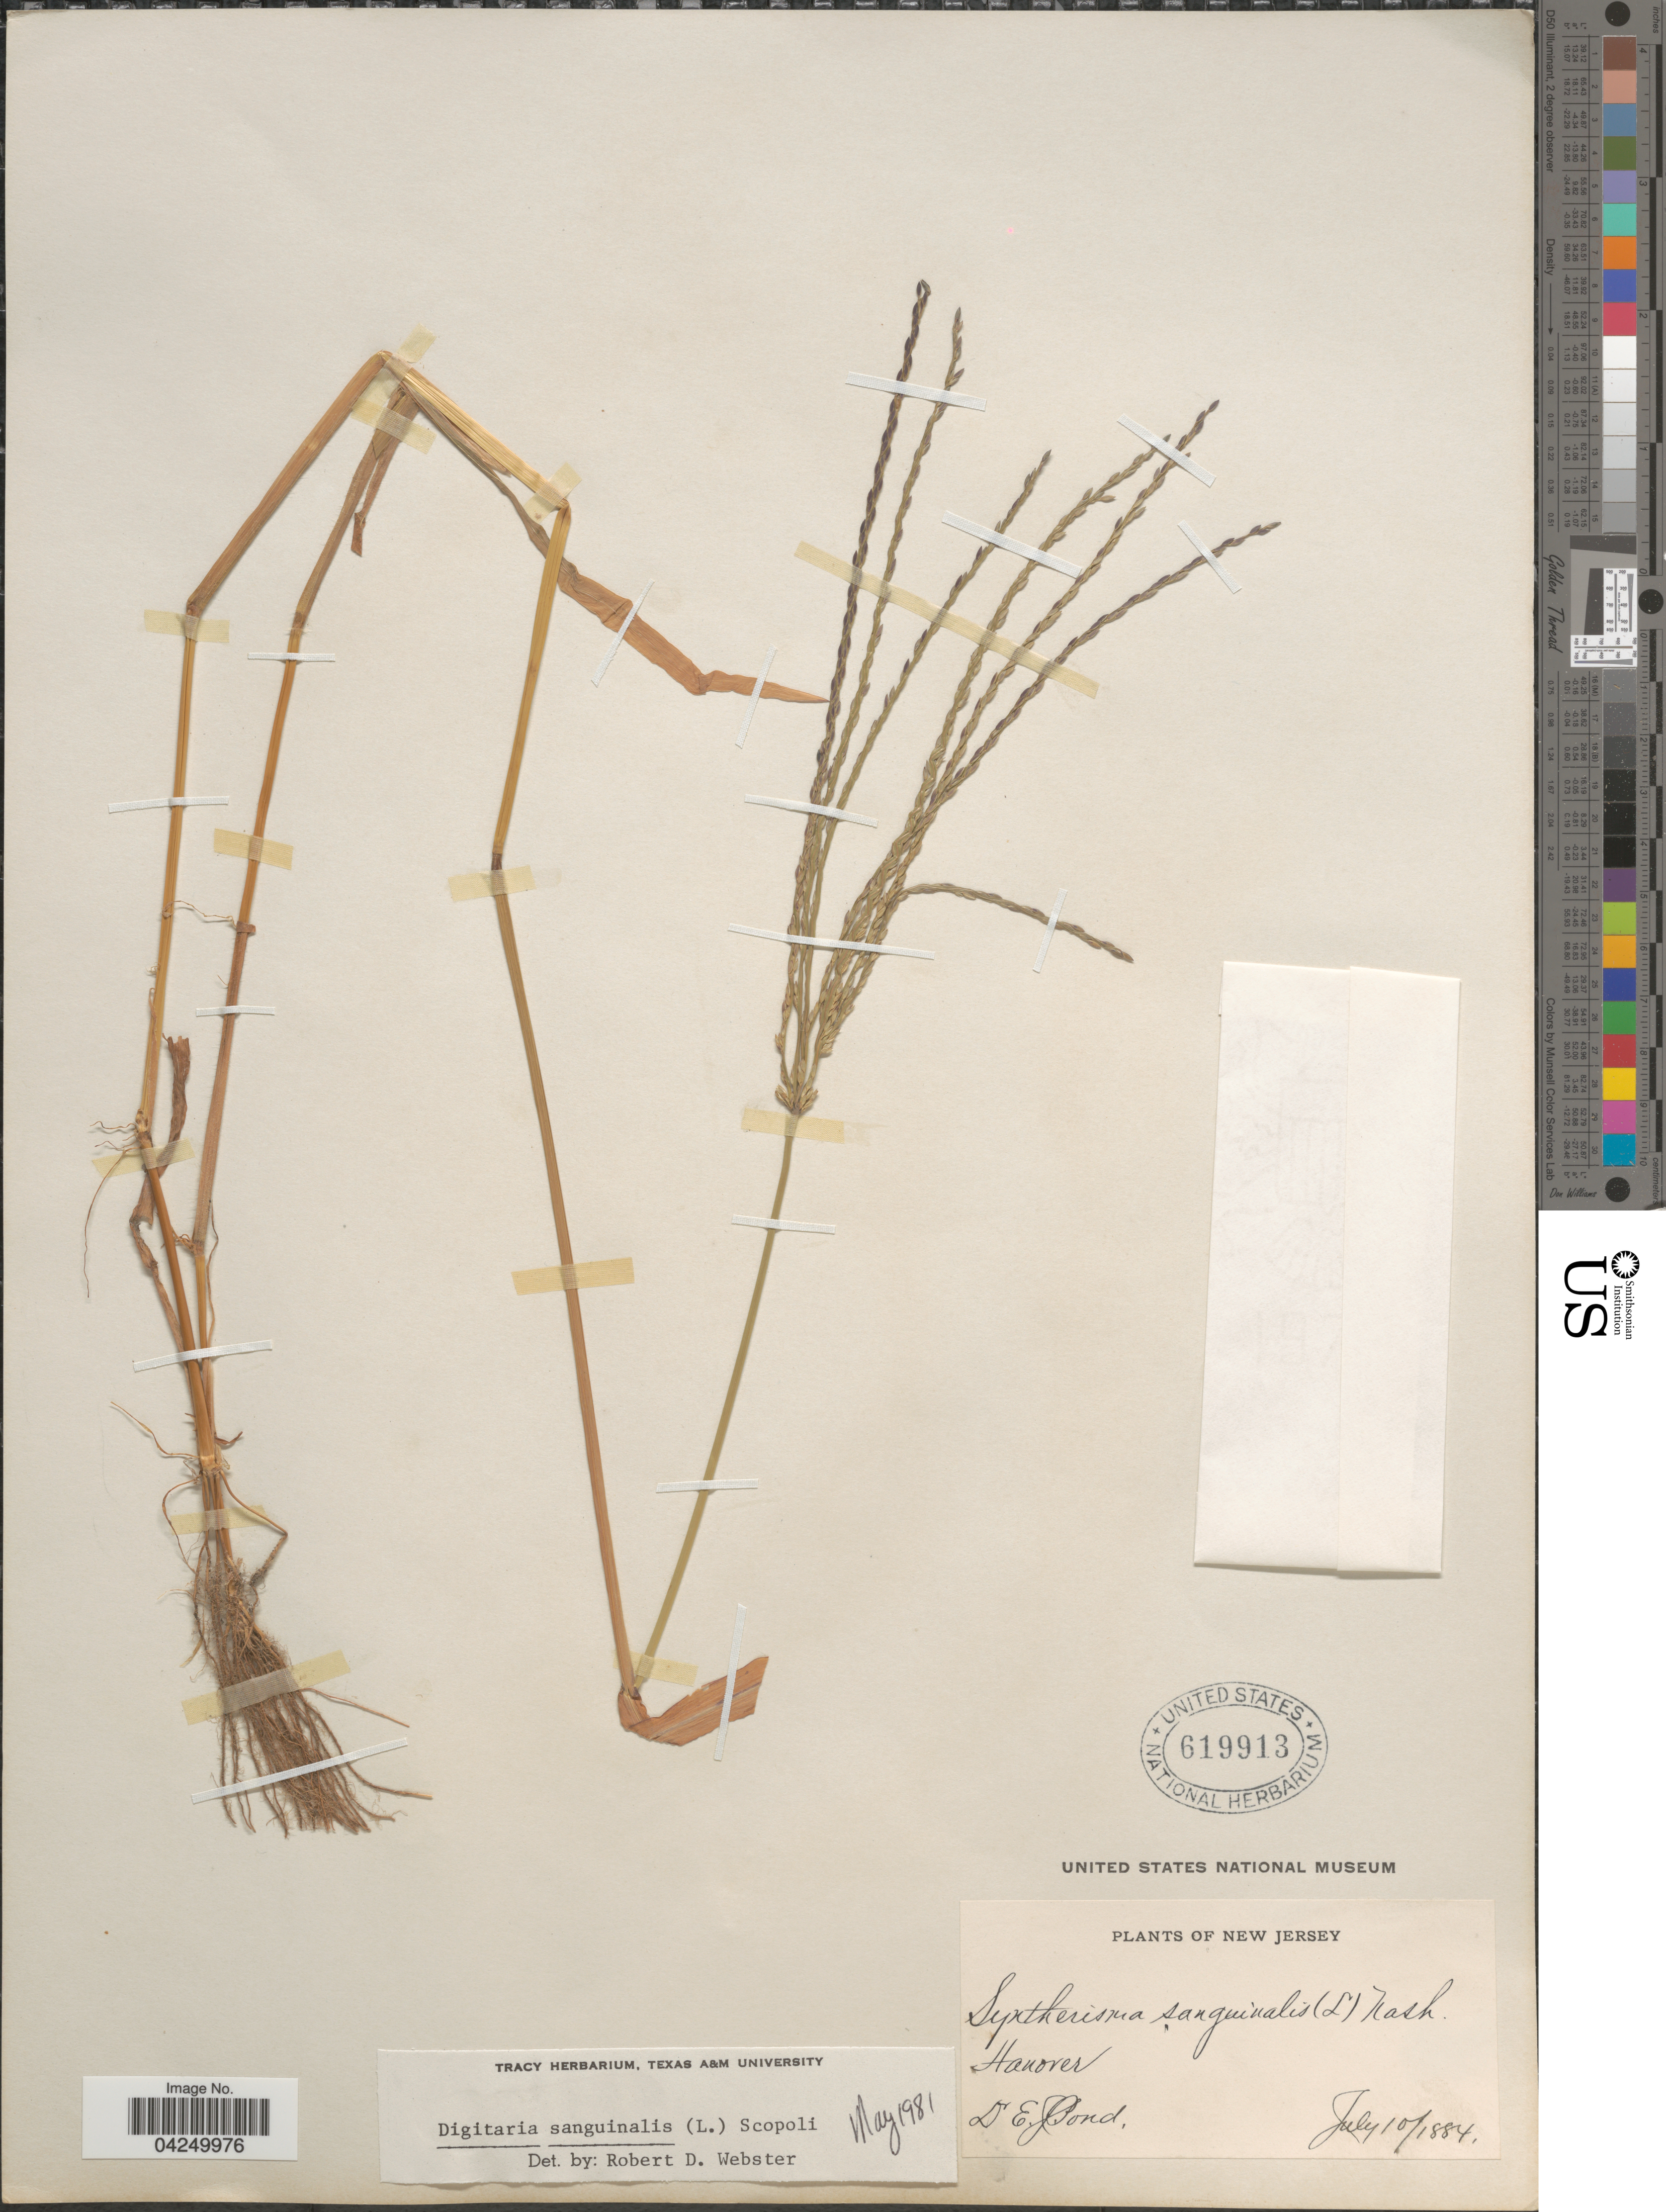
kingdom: Plantae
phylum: Tracheophyta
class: Liliopsida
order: Poales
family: Poaceae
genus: Digitaria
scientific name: Digitaria sanguinalis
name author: (L.) Scop.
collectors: E. Pond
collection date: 1884-07-10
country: United States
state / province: New Jersey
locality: Hanover.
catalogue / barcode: US 619913